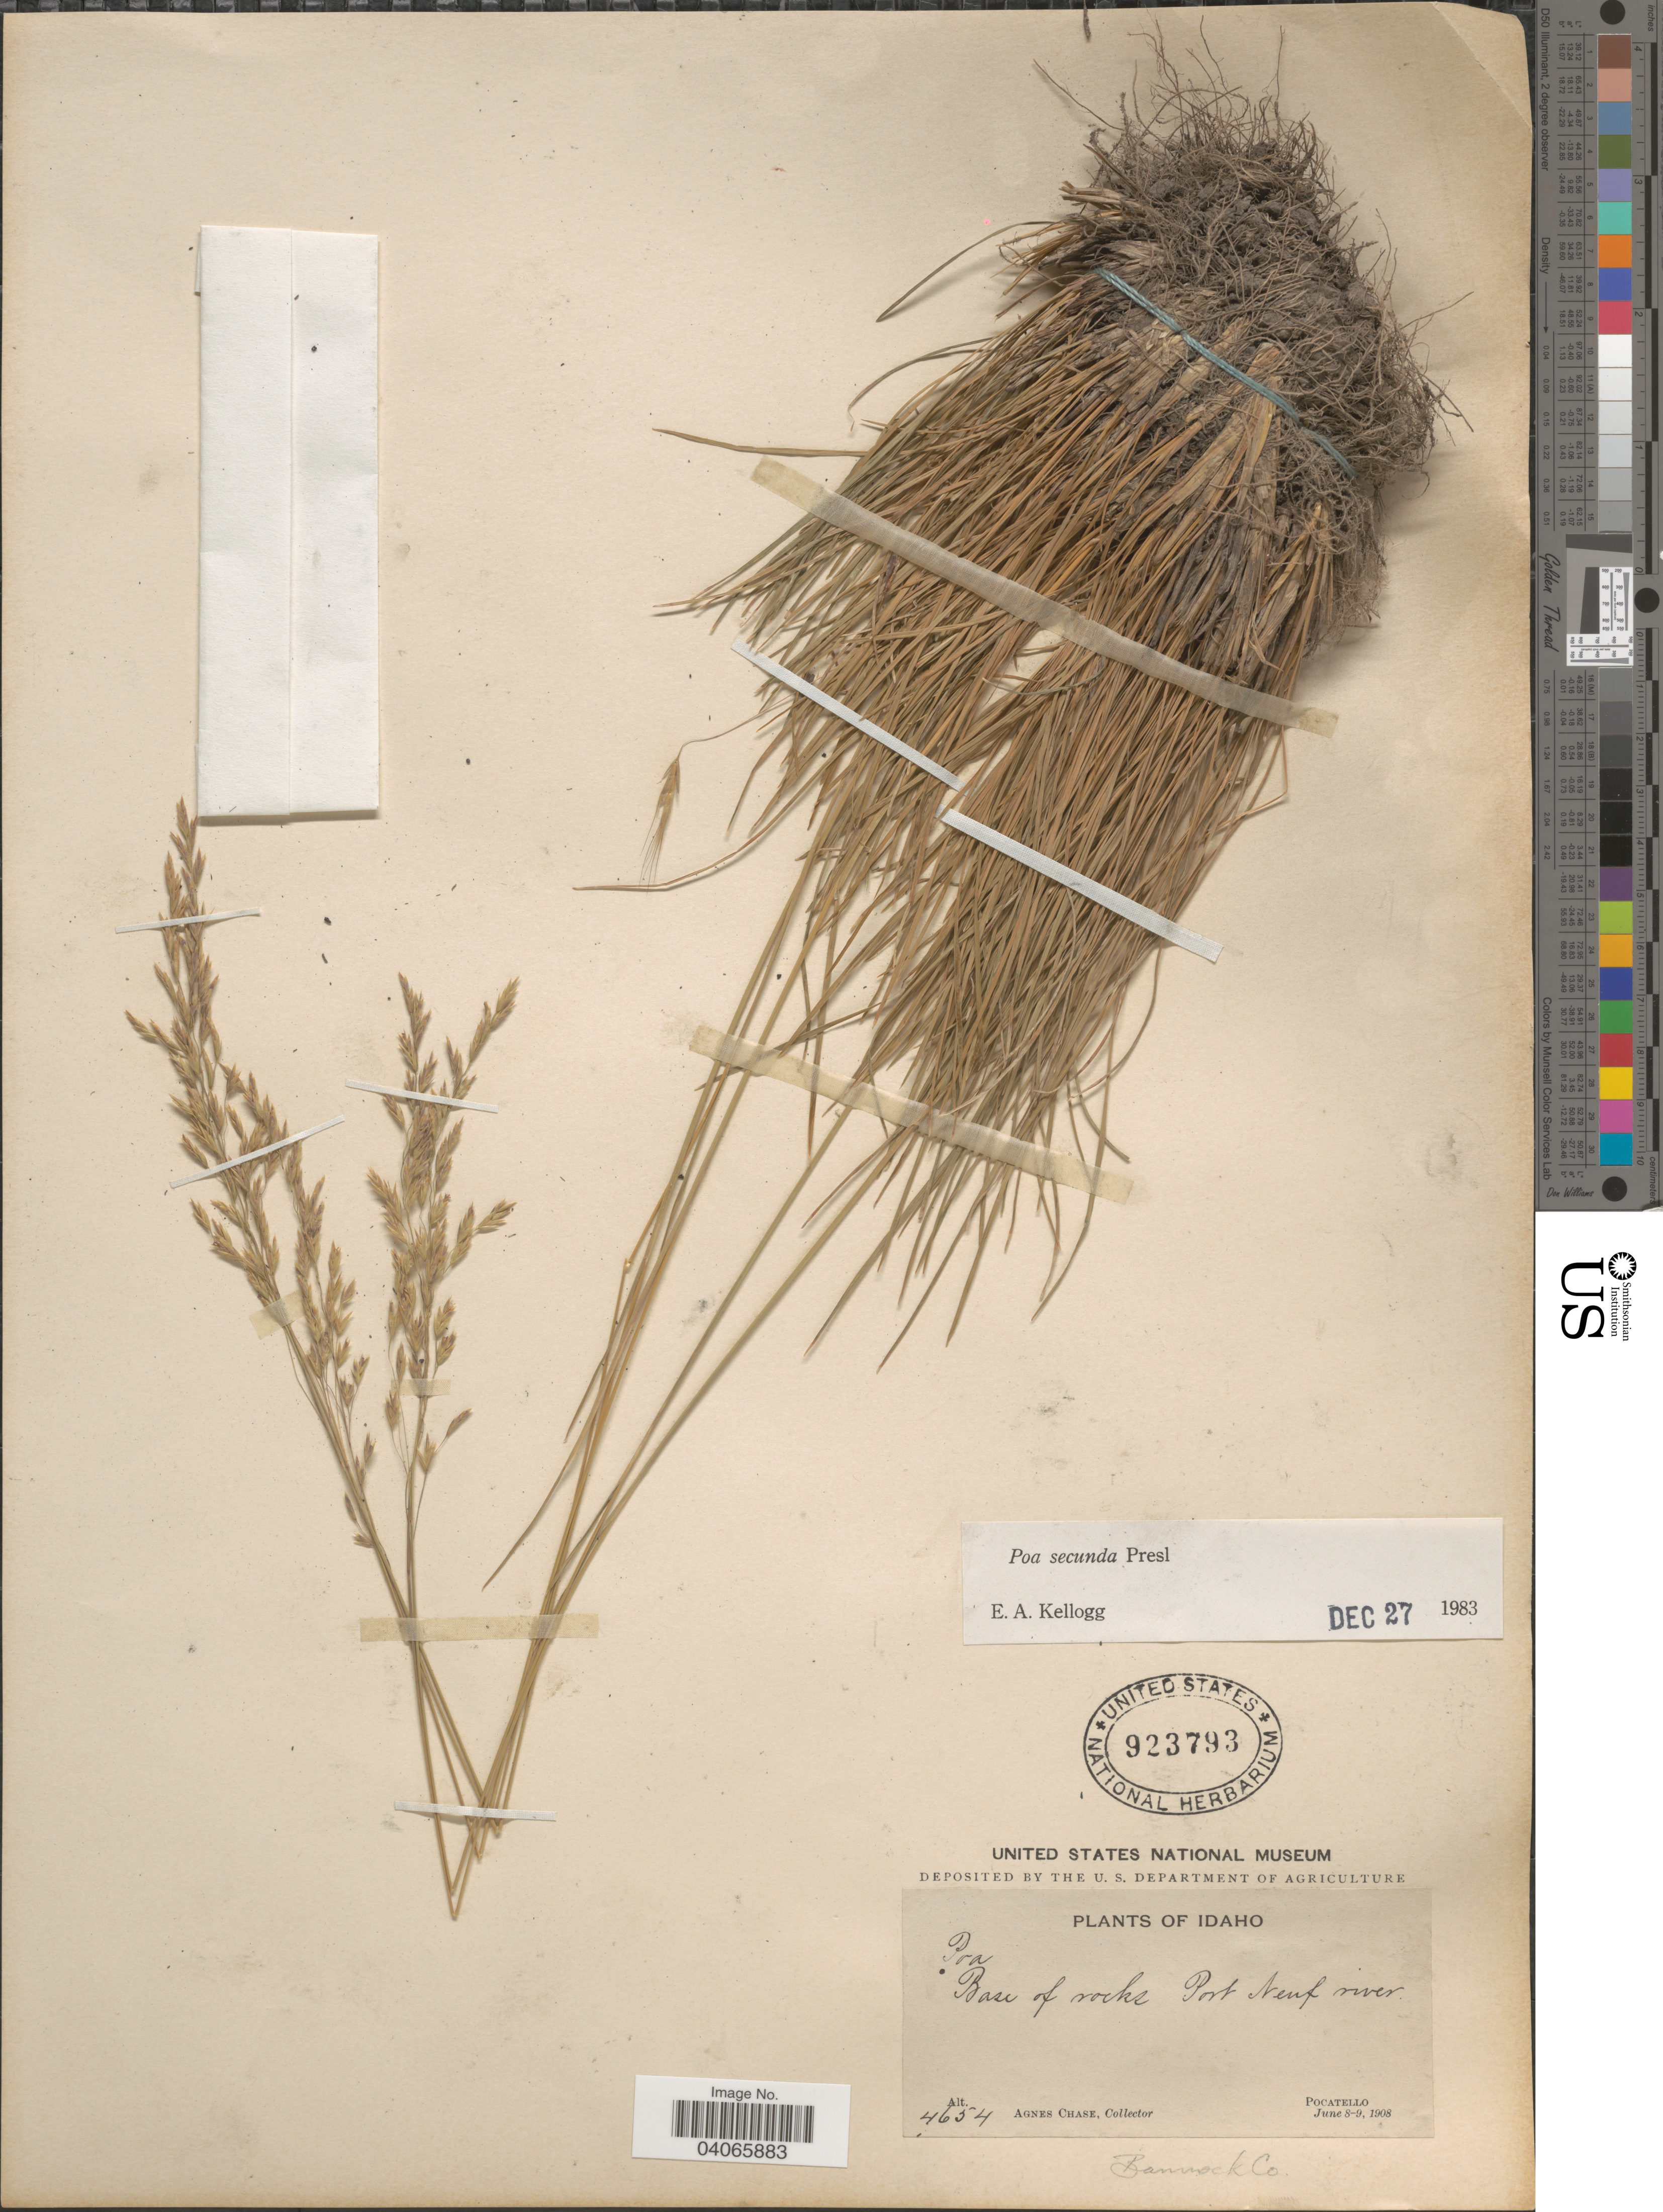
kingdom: Plantae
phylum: Tracheophyta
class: Liliopsida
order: Poales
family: Poaceae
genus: Poa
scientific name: Poa secunda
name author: J. Presl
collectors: A. Chase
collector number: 4654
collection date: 1908-06-08/1908-06-09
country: United States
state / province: Idaho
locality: Base of rocks Port Neuf river. Pocatello. Bannock Co.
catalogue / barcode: US 923793